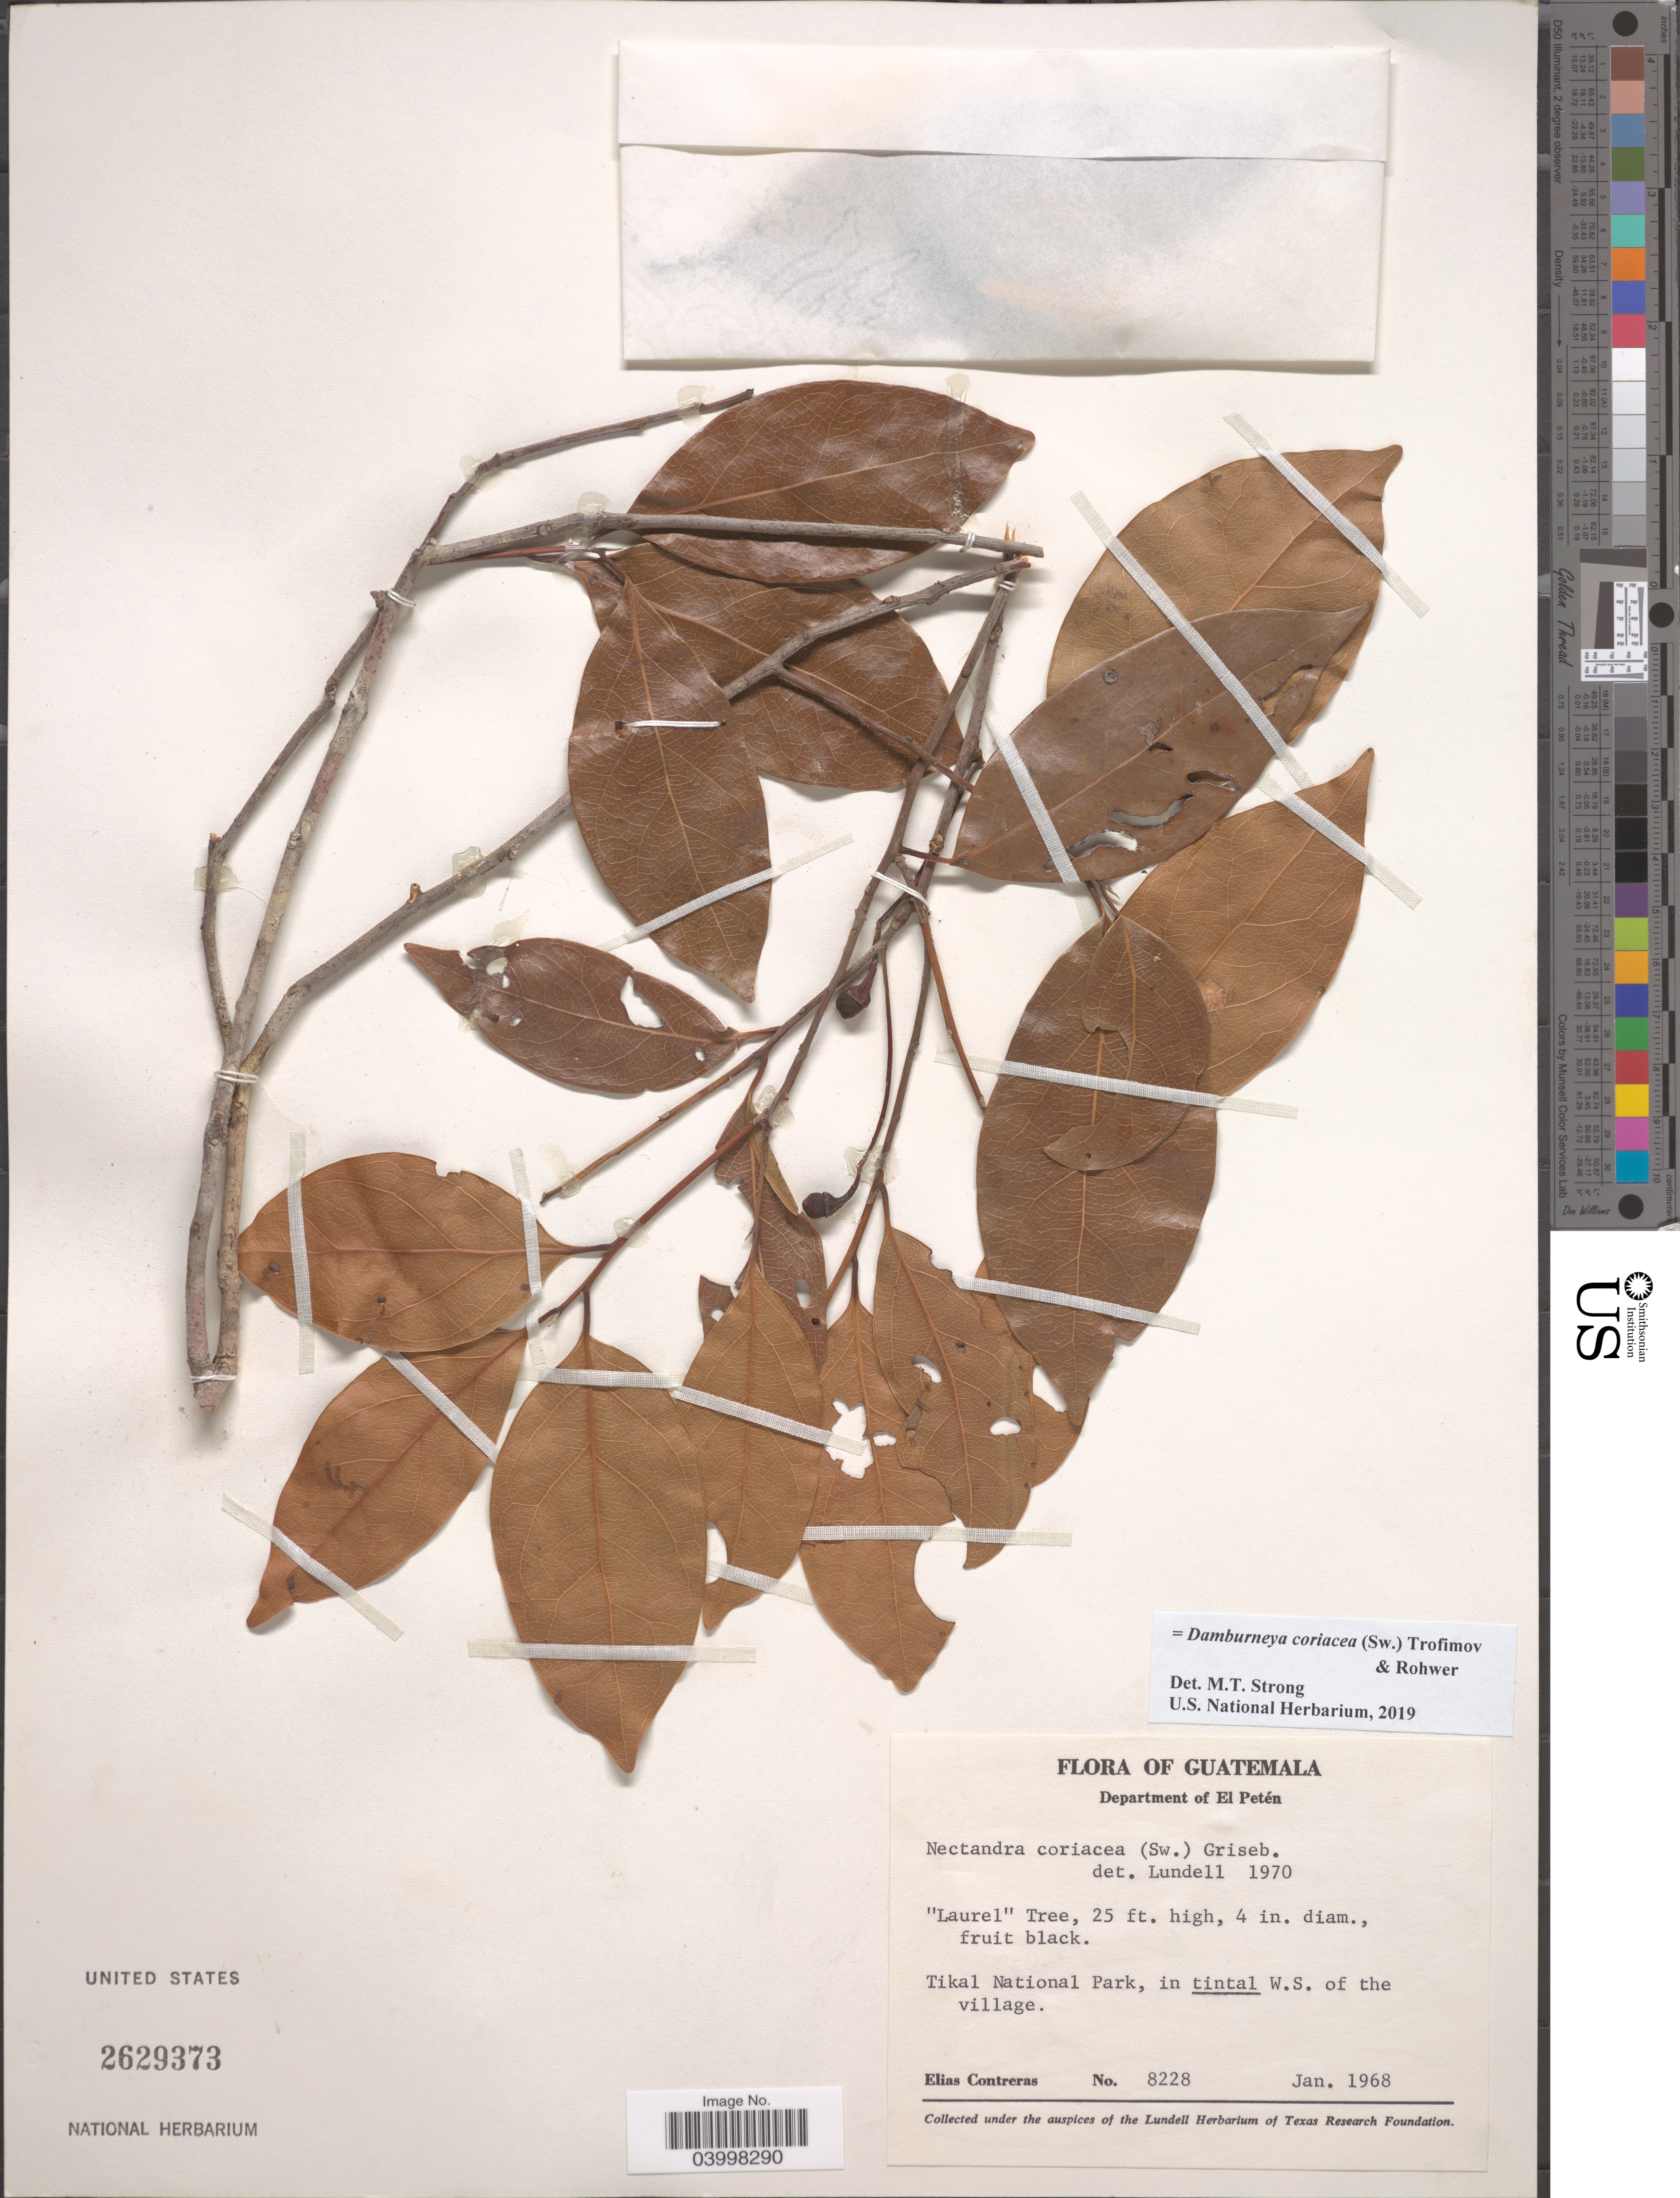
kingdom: Plantae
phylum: Tracheophyta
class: Magnoliopsida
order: Laurales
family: Lauraceae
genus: Damburneya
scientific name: Damburneya coriacea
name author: (Sw.) Trofimov & Rohwer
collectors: E. Contreras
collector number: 8228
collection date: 1968-01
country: Guatemala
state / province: El Peten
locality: Department of El Petén. Tikal National Park, in tintal W.S. of the village.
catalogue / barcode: US 2629373